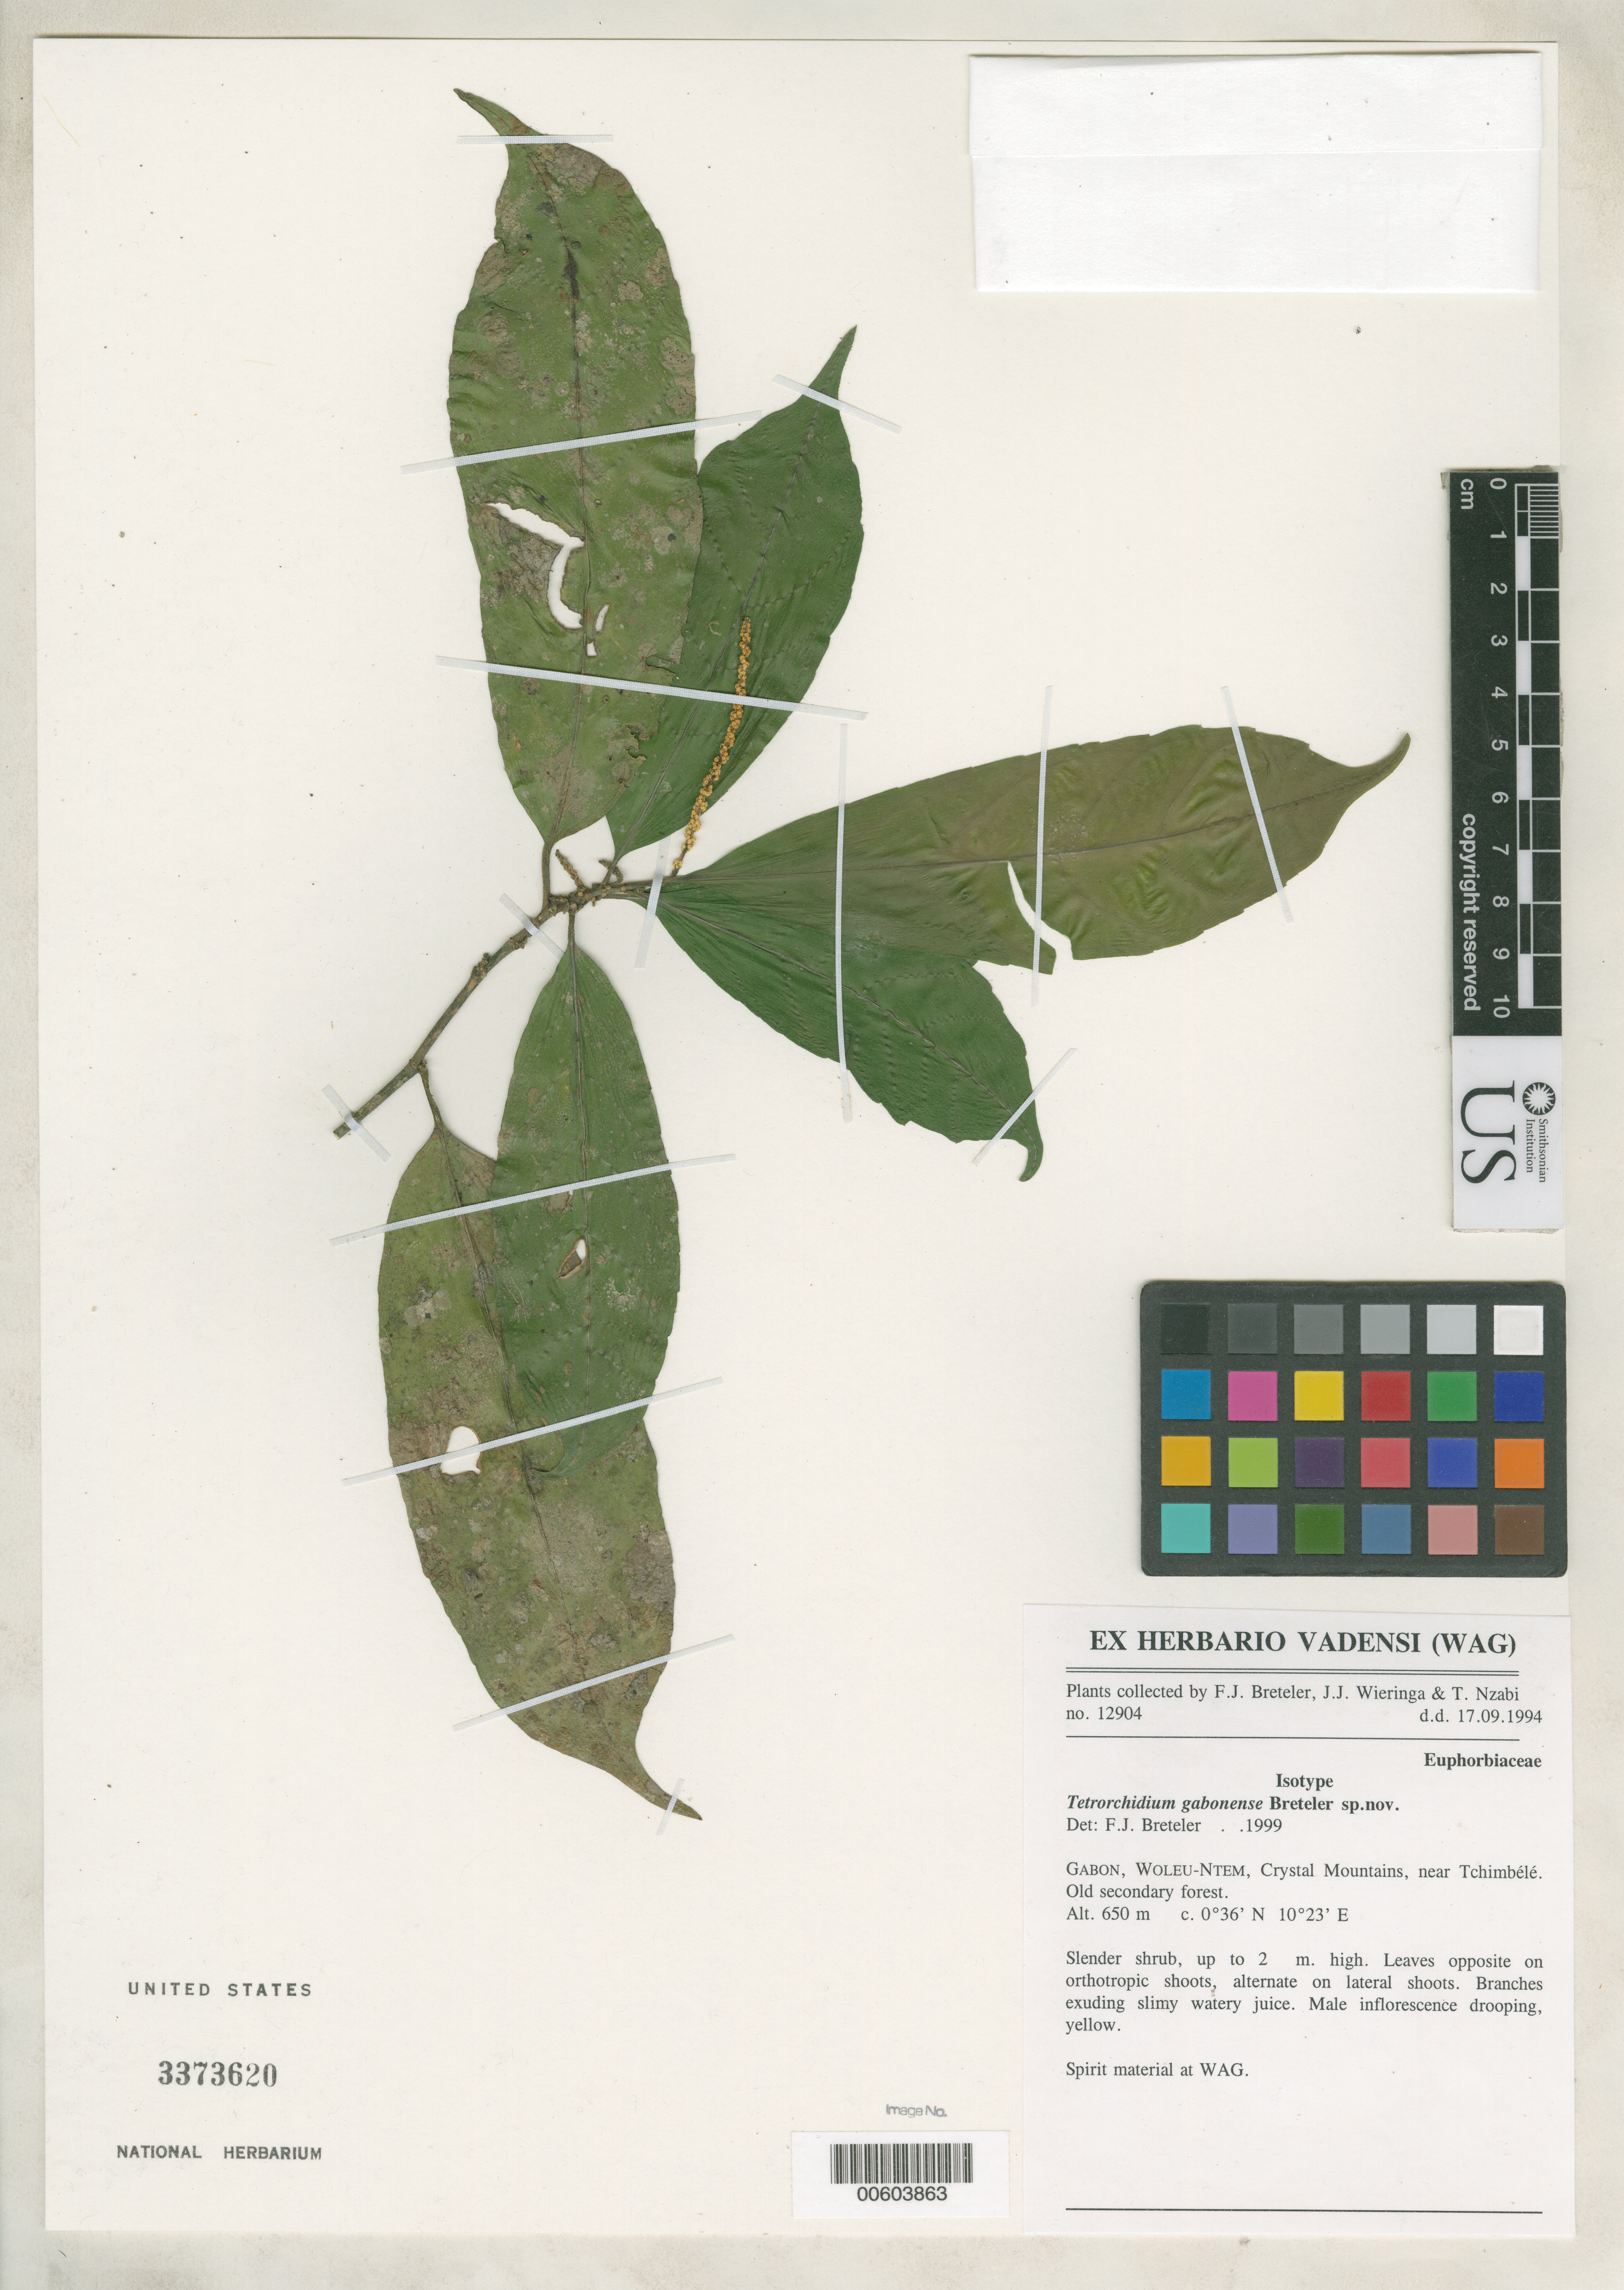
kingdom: Plantae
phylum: Tracheophyta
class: Magnoliopsida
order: Malpighiales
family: Euphorbiaceae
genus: Tetrorchidium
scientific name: Tetrorchidium gabonense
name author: Breteler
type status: Isotype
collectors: F. J. Breteler, J. J. Wieringa & T. Nzabi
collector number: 12904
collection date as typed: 17 Sep 1994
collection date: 1994-09-17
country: Gabon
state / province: Woleu-Ntem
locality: Crystal Mountains, near Tchimbele.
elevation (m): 650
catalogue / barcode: US 3373620